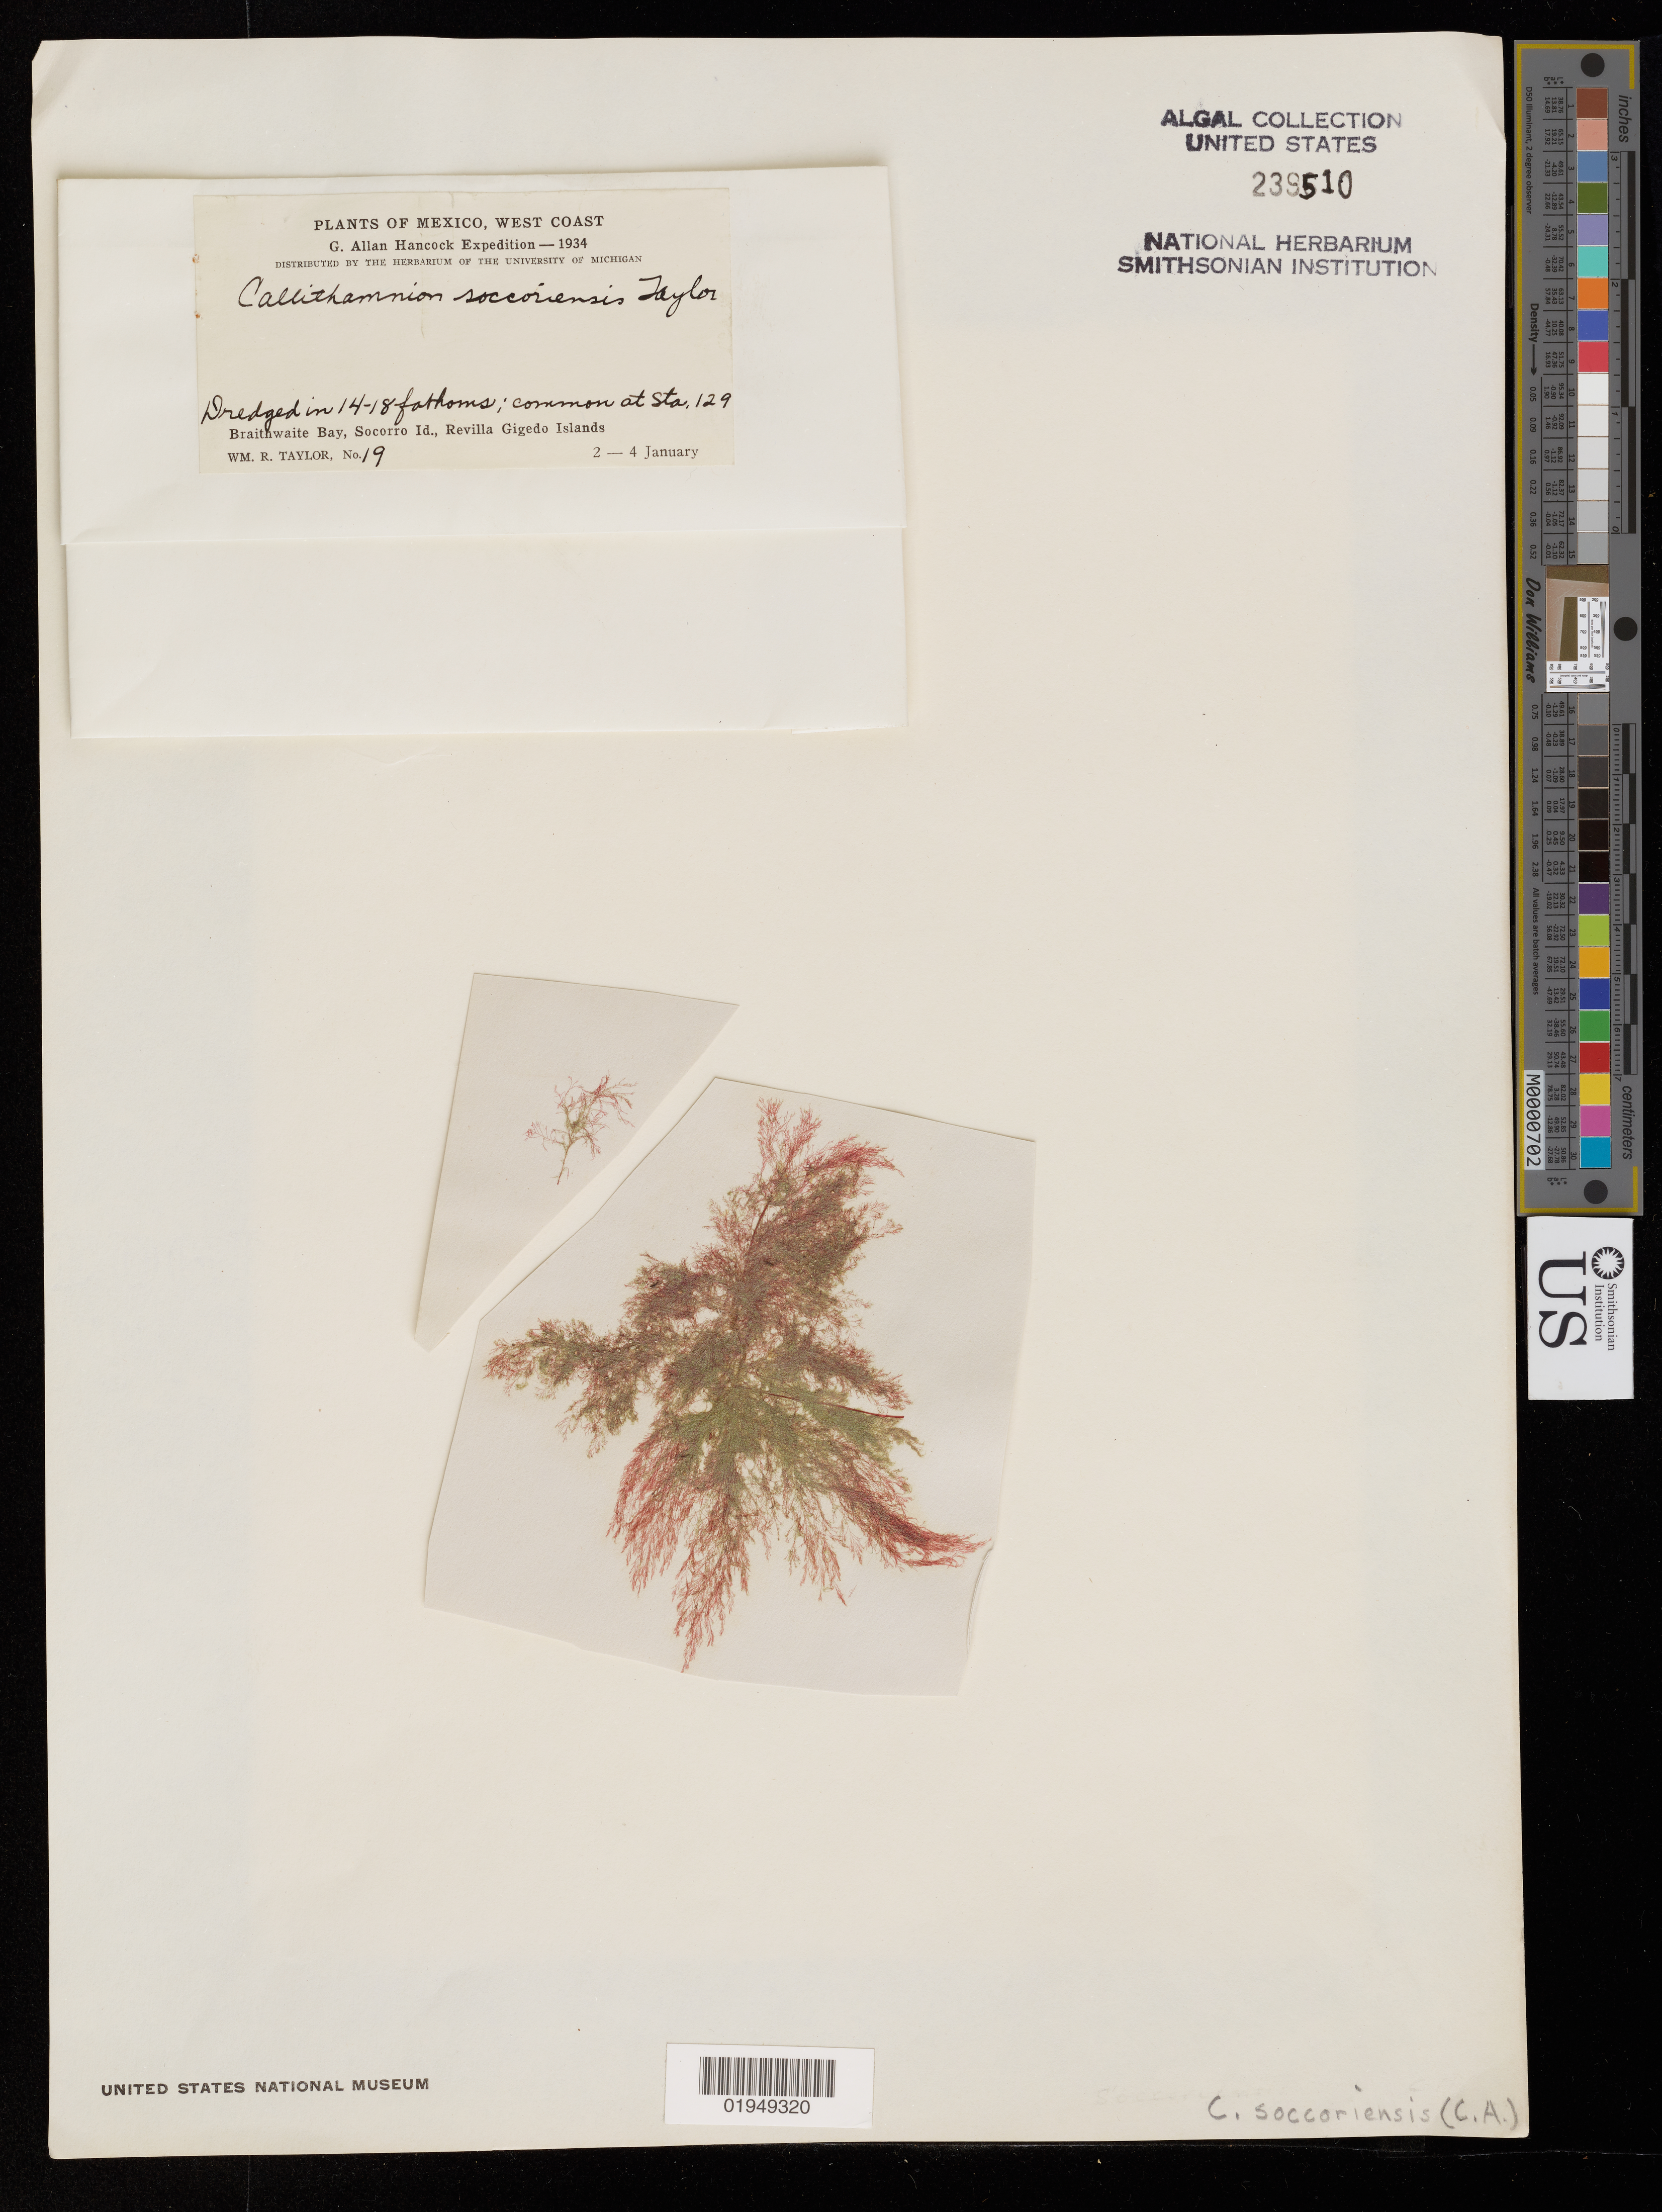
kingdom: Plantae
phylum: Rhodophyta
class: Florideophyceae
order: Ceramiales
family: Callithamniaceae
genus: Callithamnion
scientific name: Callithamnion soccoriense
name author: W.R. Taylor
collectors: W. R. Taylor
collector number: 19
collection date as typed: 02 Jan 1934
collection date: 1934-01-02/1934-01-04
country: Mexico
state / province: Colima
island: Isla Socorro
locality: Braithwaite Bay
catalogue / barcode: US 239510